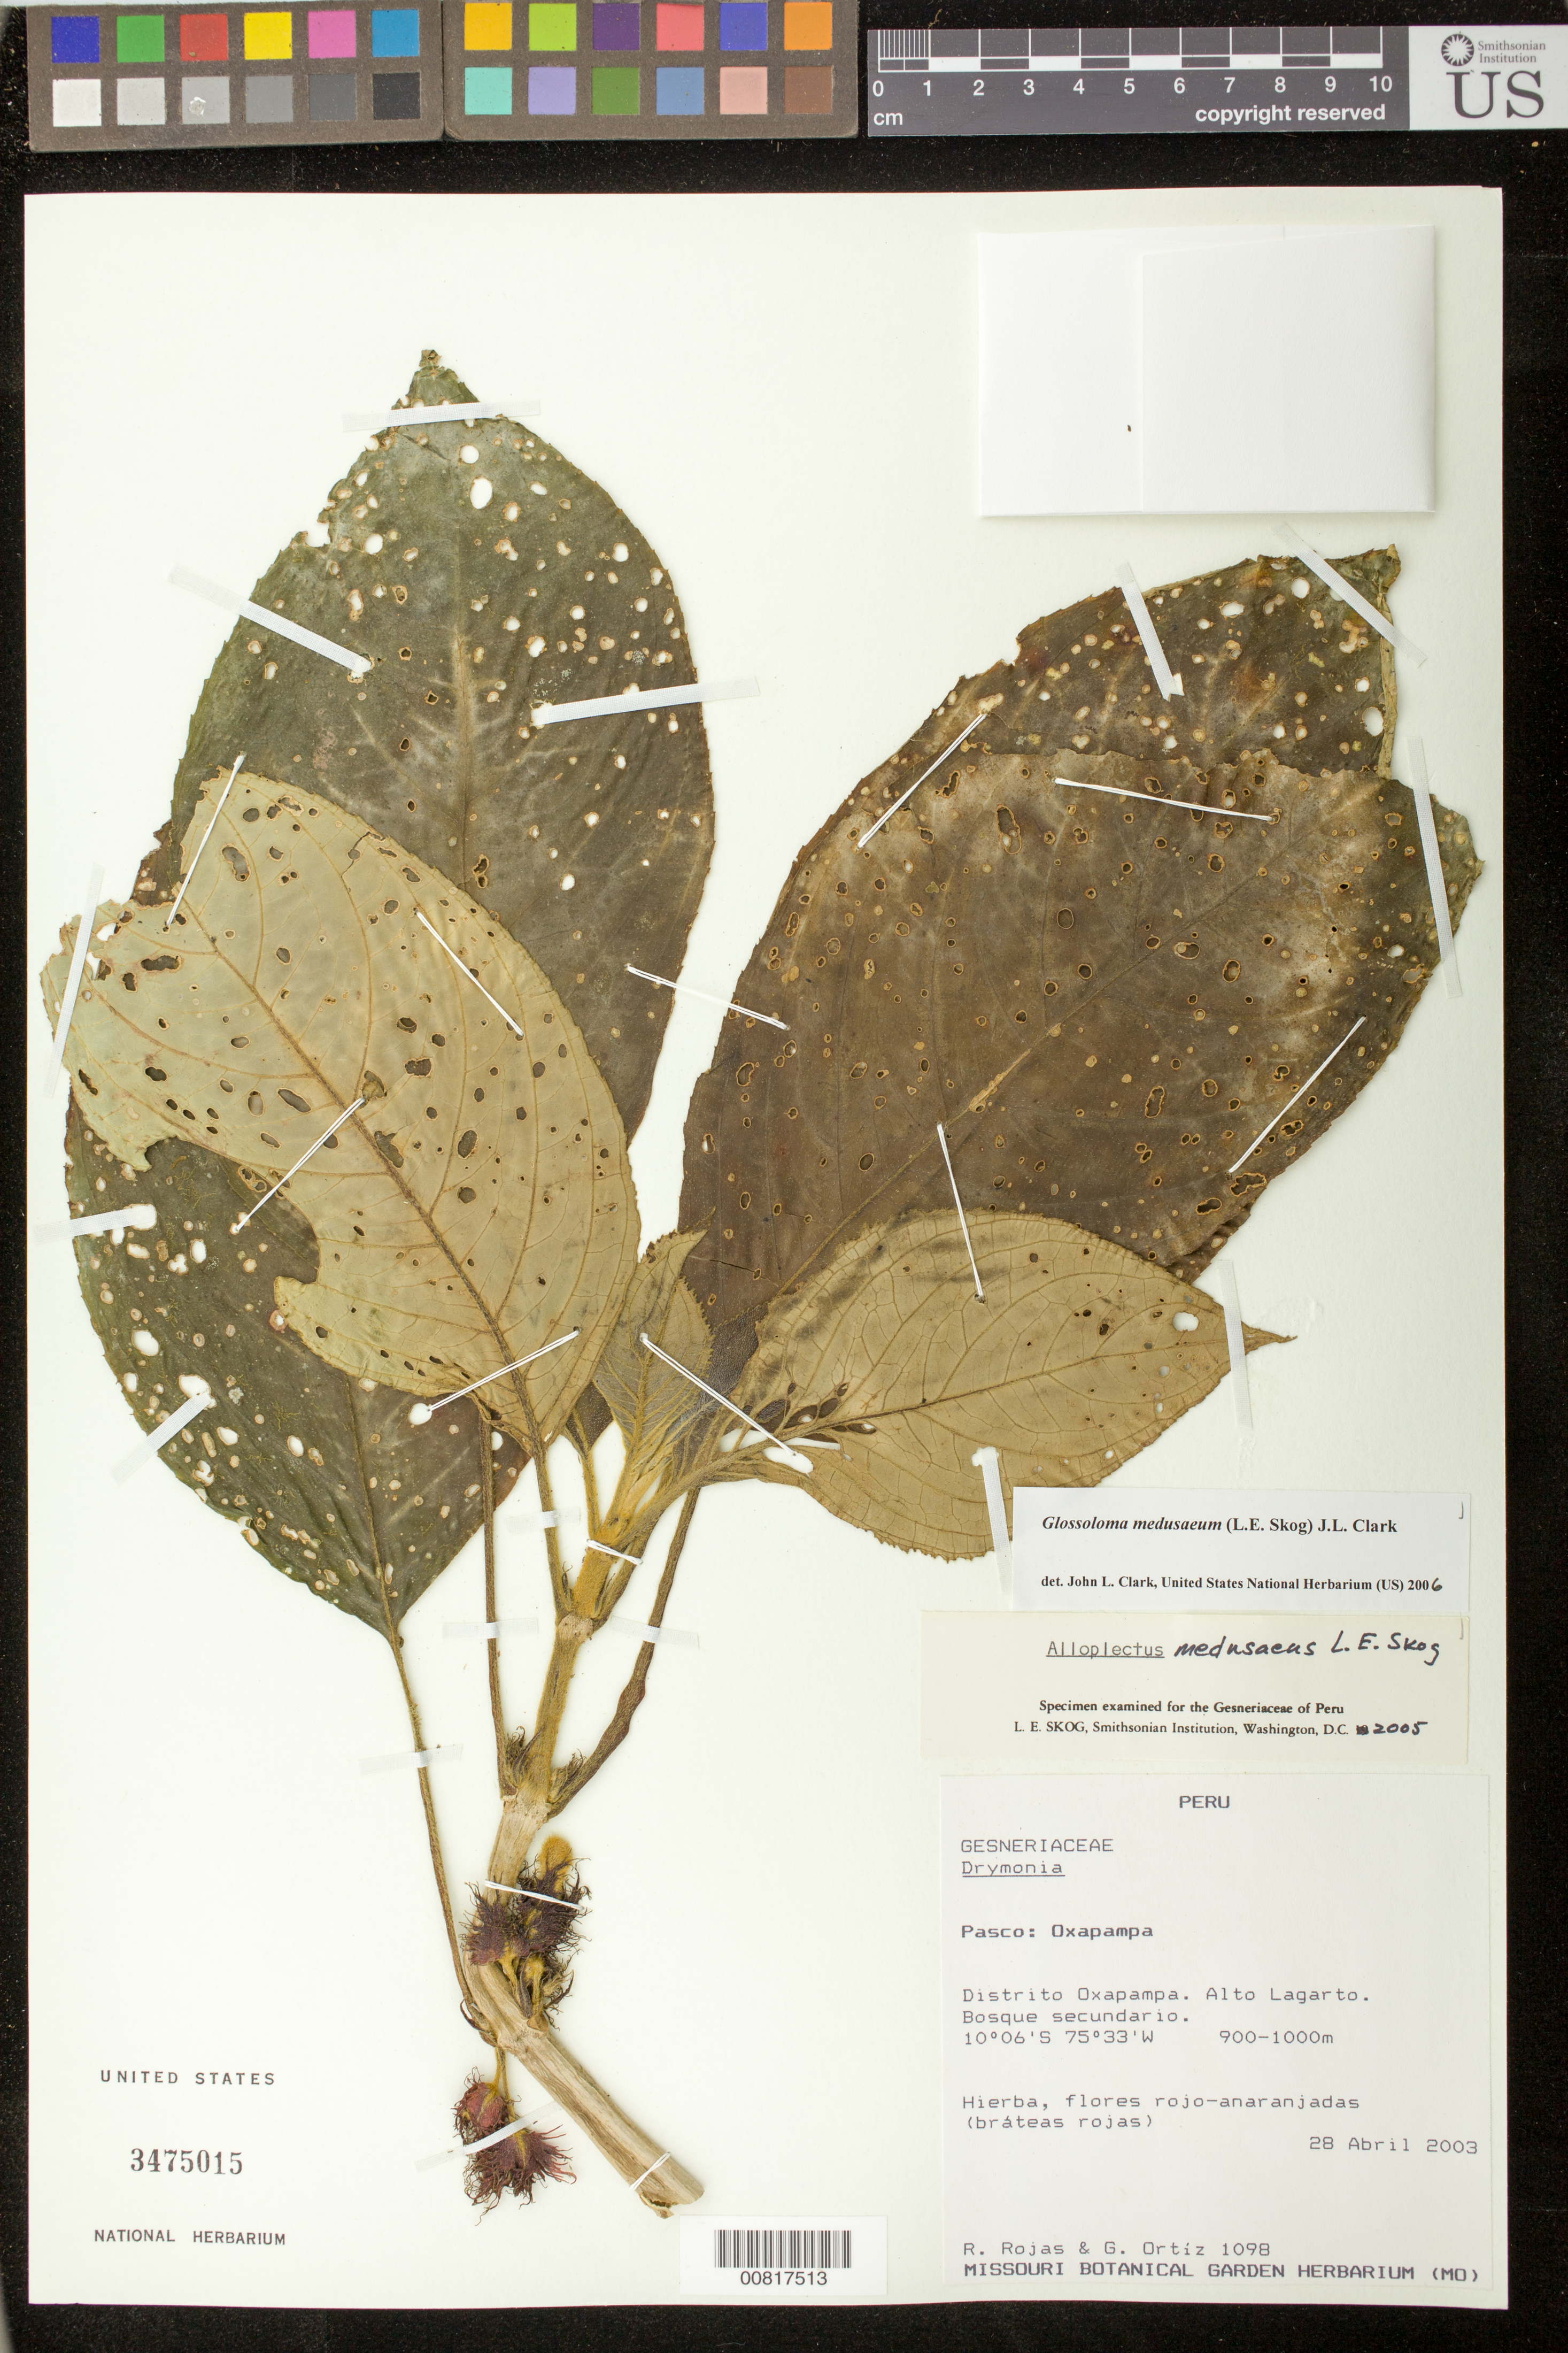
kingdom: Plantae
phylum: Tracheophyta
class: Magnoliopsida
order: Lamiales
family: Gesneriaceae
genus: Glossoloma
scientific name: Glossoloma medusaeum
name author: (L.E. Skog) J.L. Clark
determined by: Clark, J. L., (SEL), The Marie Selby Botanical Garden (UNITED STATES)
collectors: R. Rojas & G. Ortiz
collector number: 1098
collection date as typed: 28 Apr 2003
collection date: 2003-04-28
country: Peru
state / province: Pasco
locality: Pasco: Oxapampa. Alto Lagarto.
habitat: Bosque secundario.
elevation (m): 900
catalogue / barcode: US 3475015